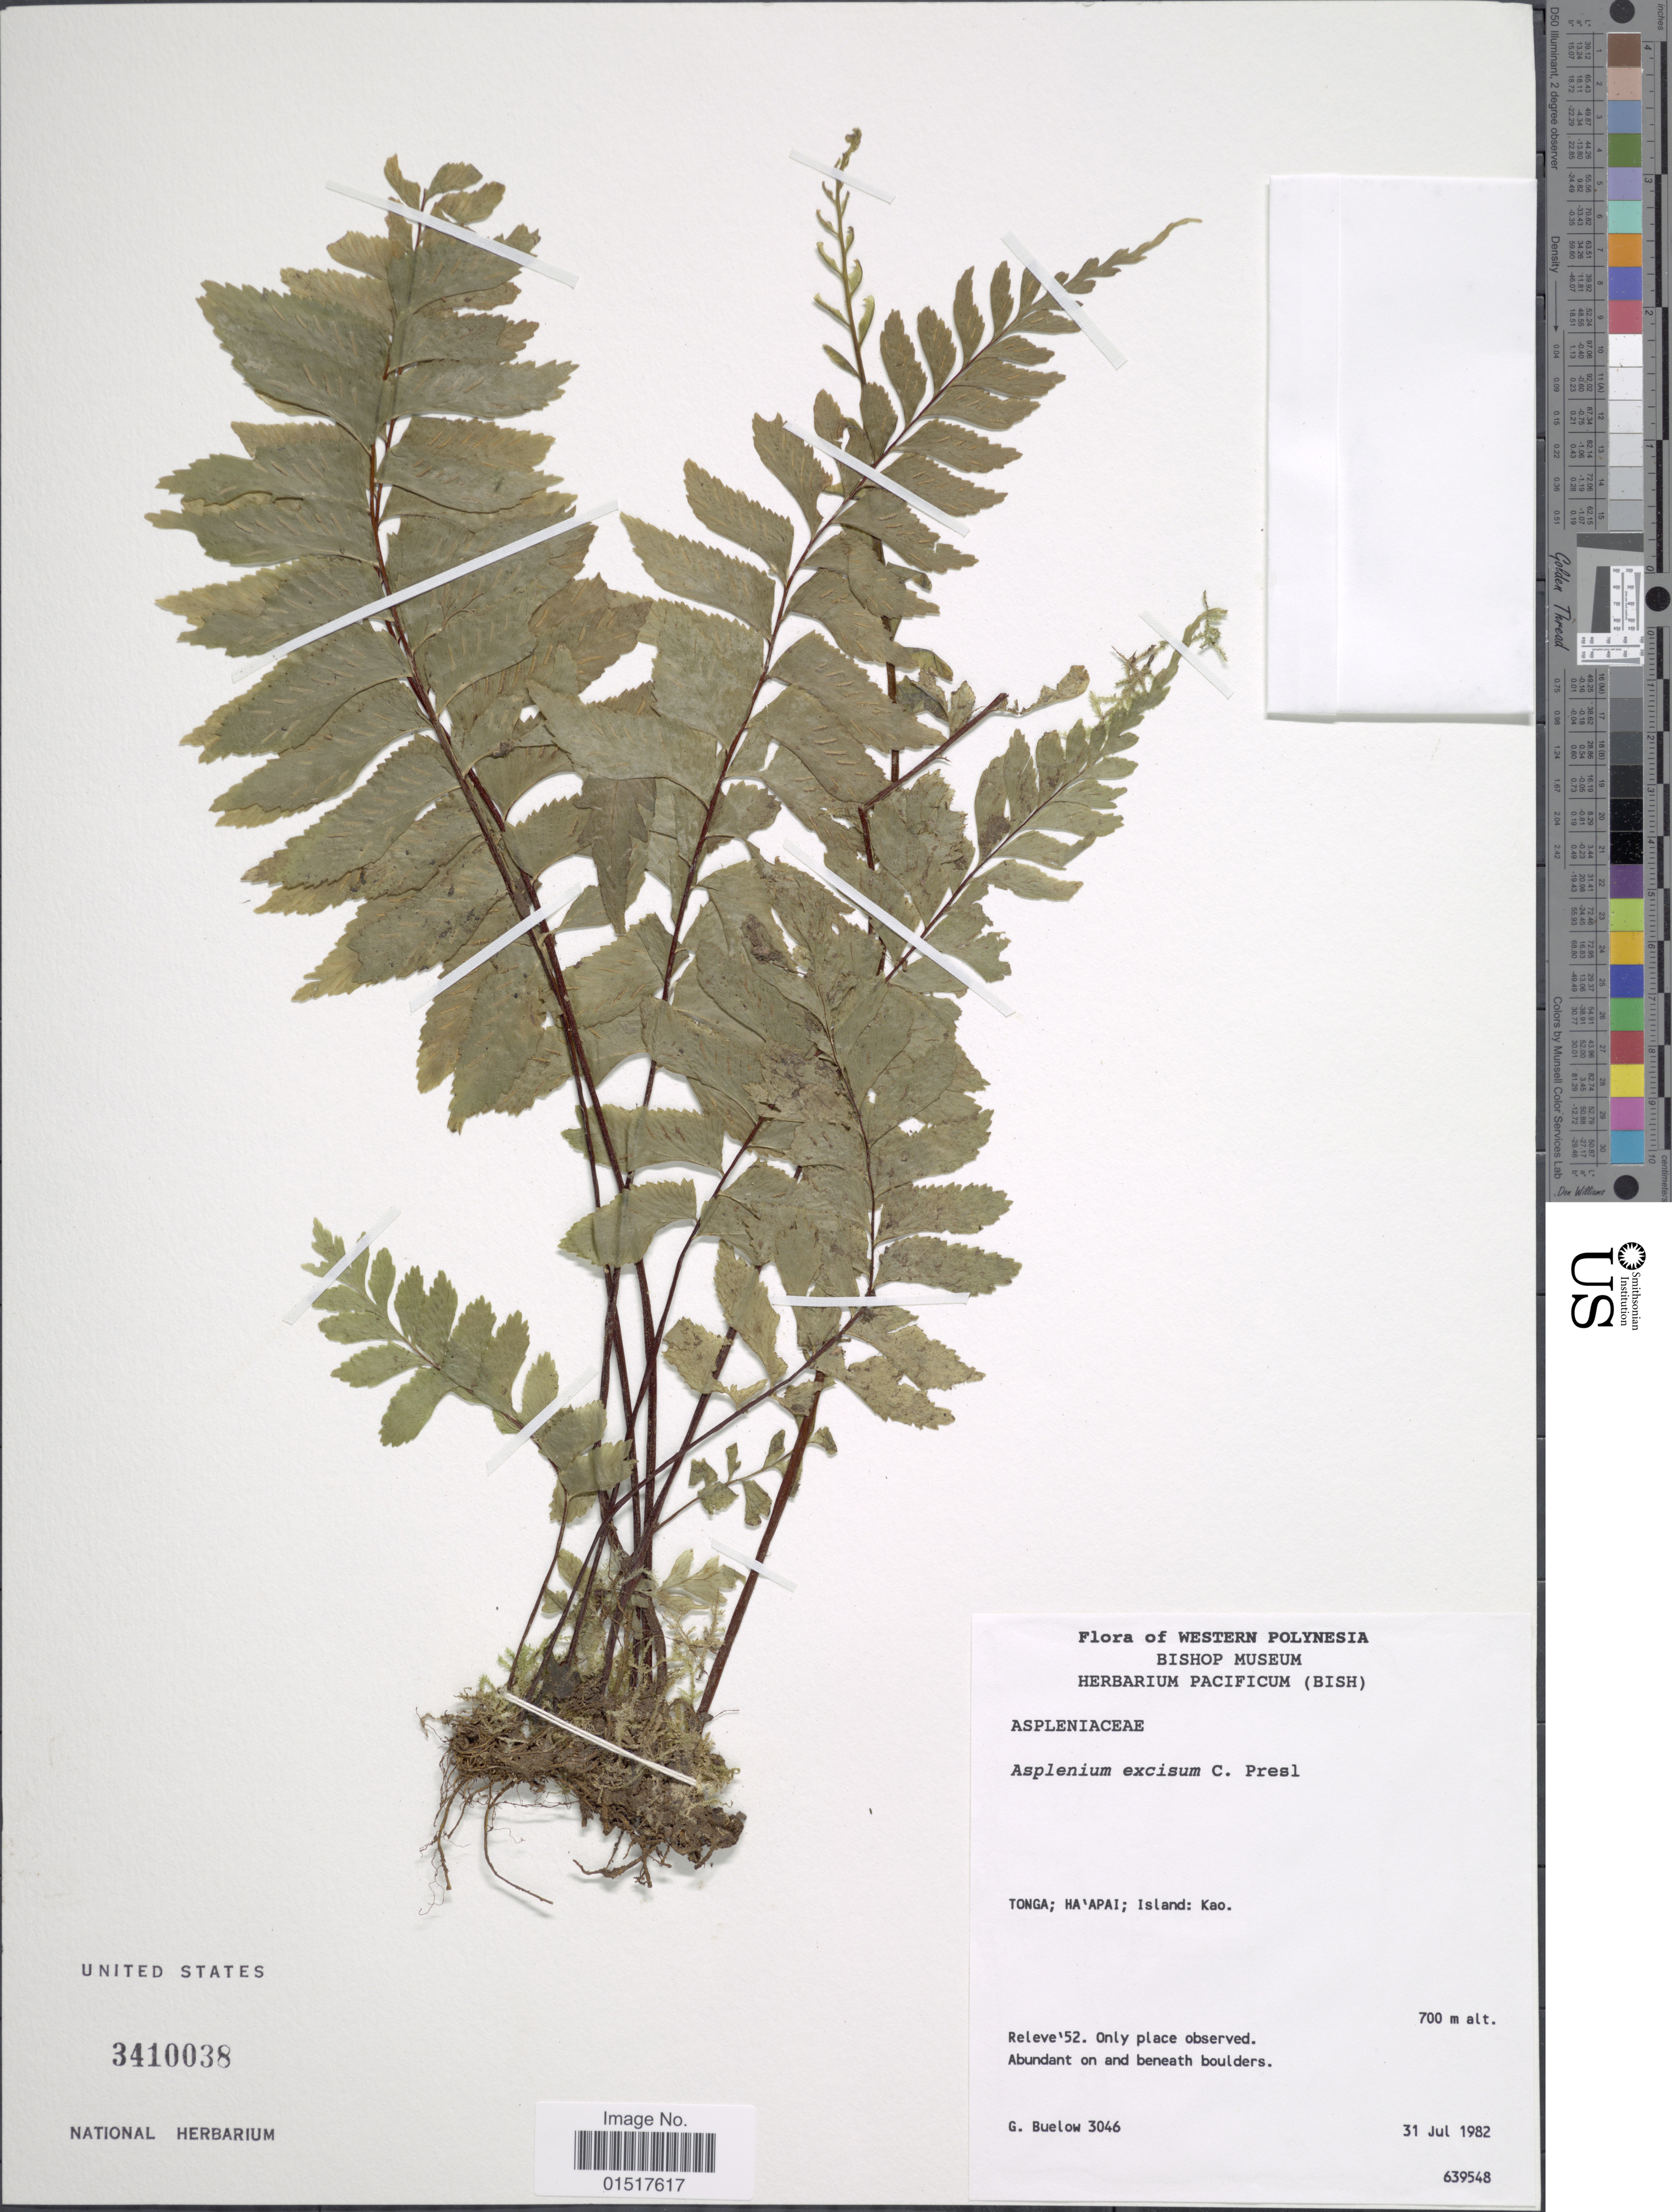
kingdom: Plantae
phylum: Tracheophyta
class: Polypodiopsida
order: Polypodiales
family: Aspleniaceae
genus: Hymenasplenium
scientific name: Hymenasplenium excisum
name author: C. Presl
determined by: Wagner, W. L., (BOT), Smithsonian Institution - National Museum of Natural History (UNITED STATES)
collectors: G. Buelow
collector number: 3046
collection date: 1982-07-31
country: Tonga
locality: Western Polynesia. Tonga; Ha'Apai; Island: Kao.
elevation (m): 700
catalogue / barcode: US 3410038